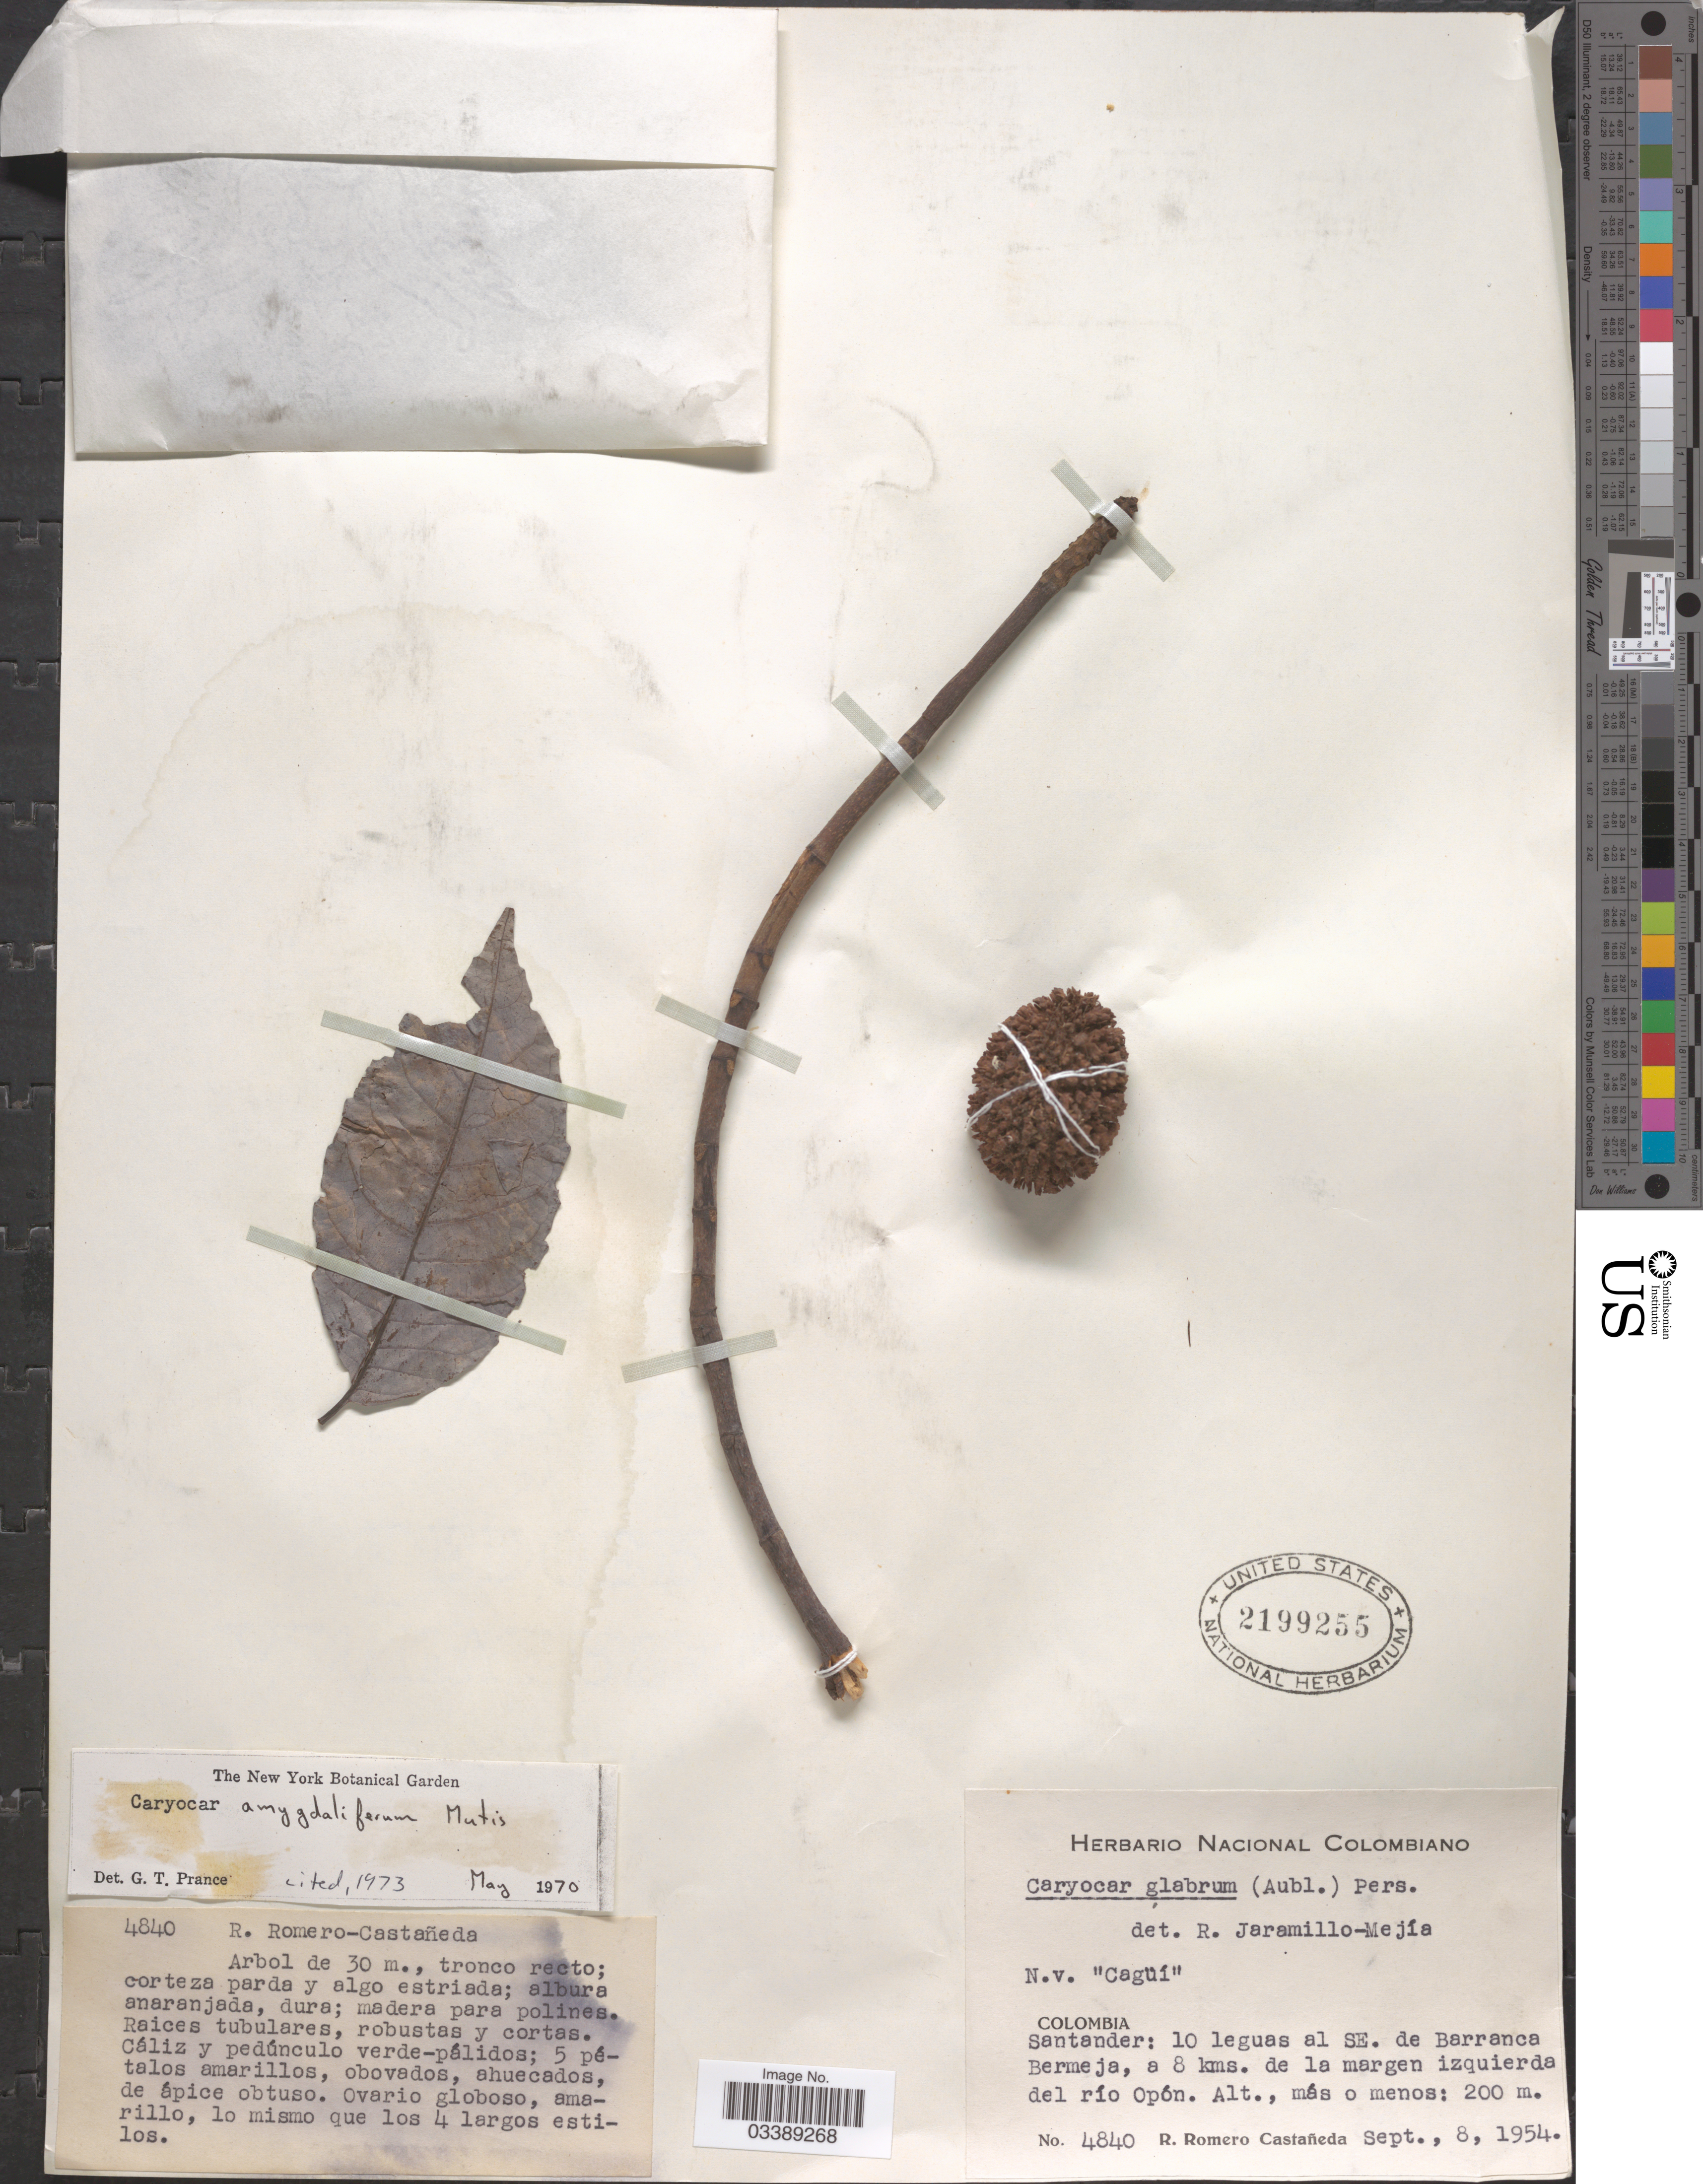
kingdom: Plantae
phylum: Tracheophyta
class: Magnoliopsida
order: Malpighiales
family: Caryocaraceae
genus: Caryocar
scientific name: Caryocar amygdaliferum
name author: Mutis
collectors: R. Romero Castañeda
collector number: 4840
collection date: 1954-09-08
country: Colombia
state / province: Santander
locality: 10 leguas al SE. de Barranca Bermeja, a 8 kms. de la margen izquierda del río Opón.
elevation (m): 200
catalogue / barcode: US 2199255